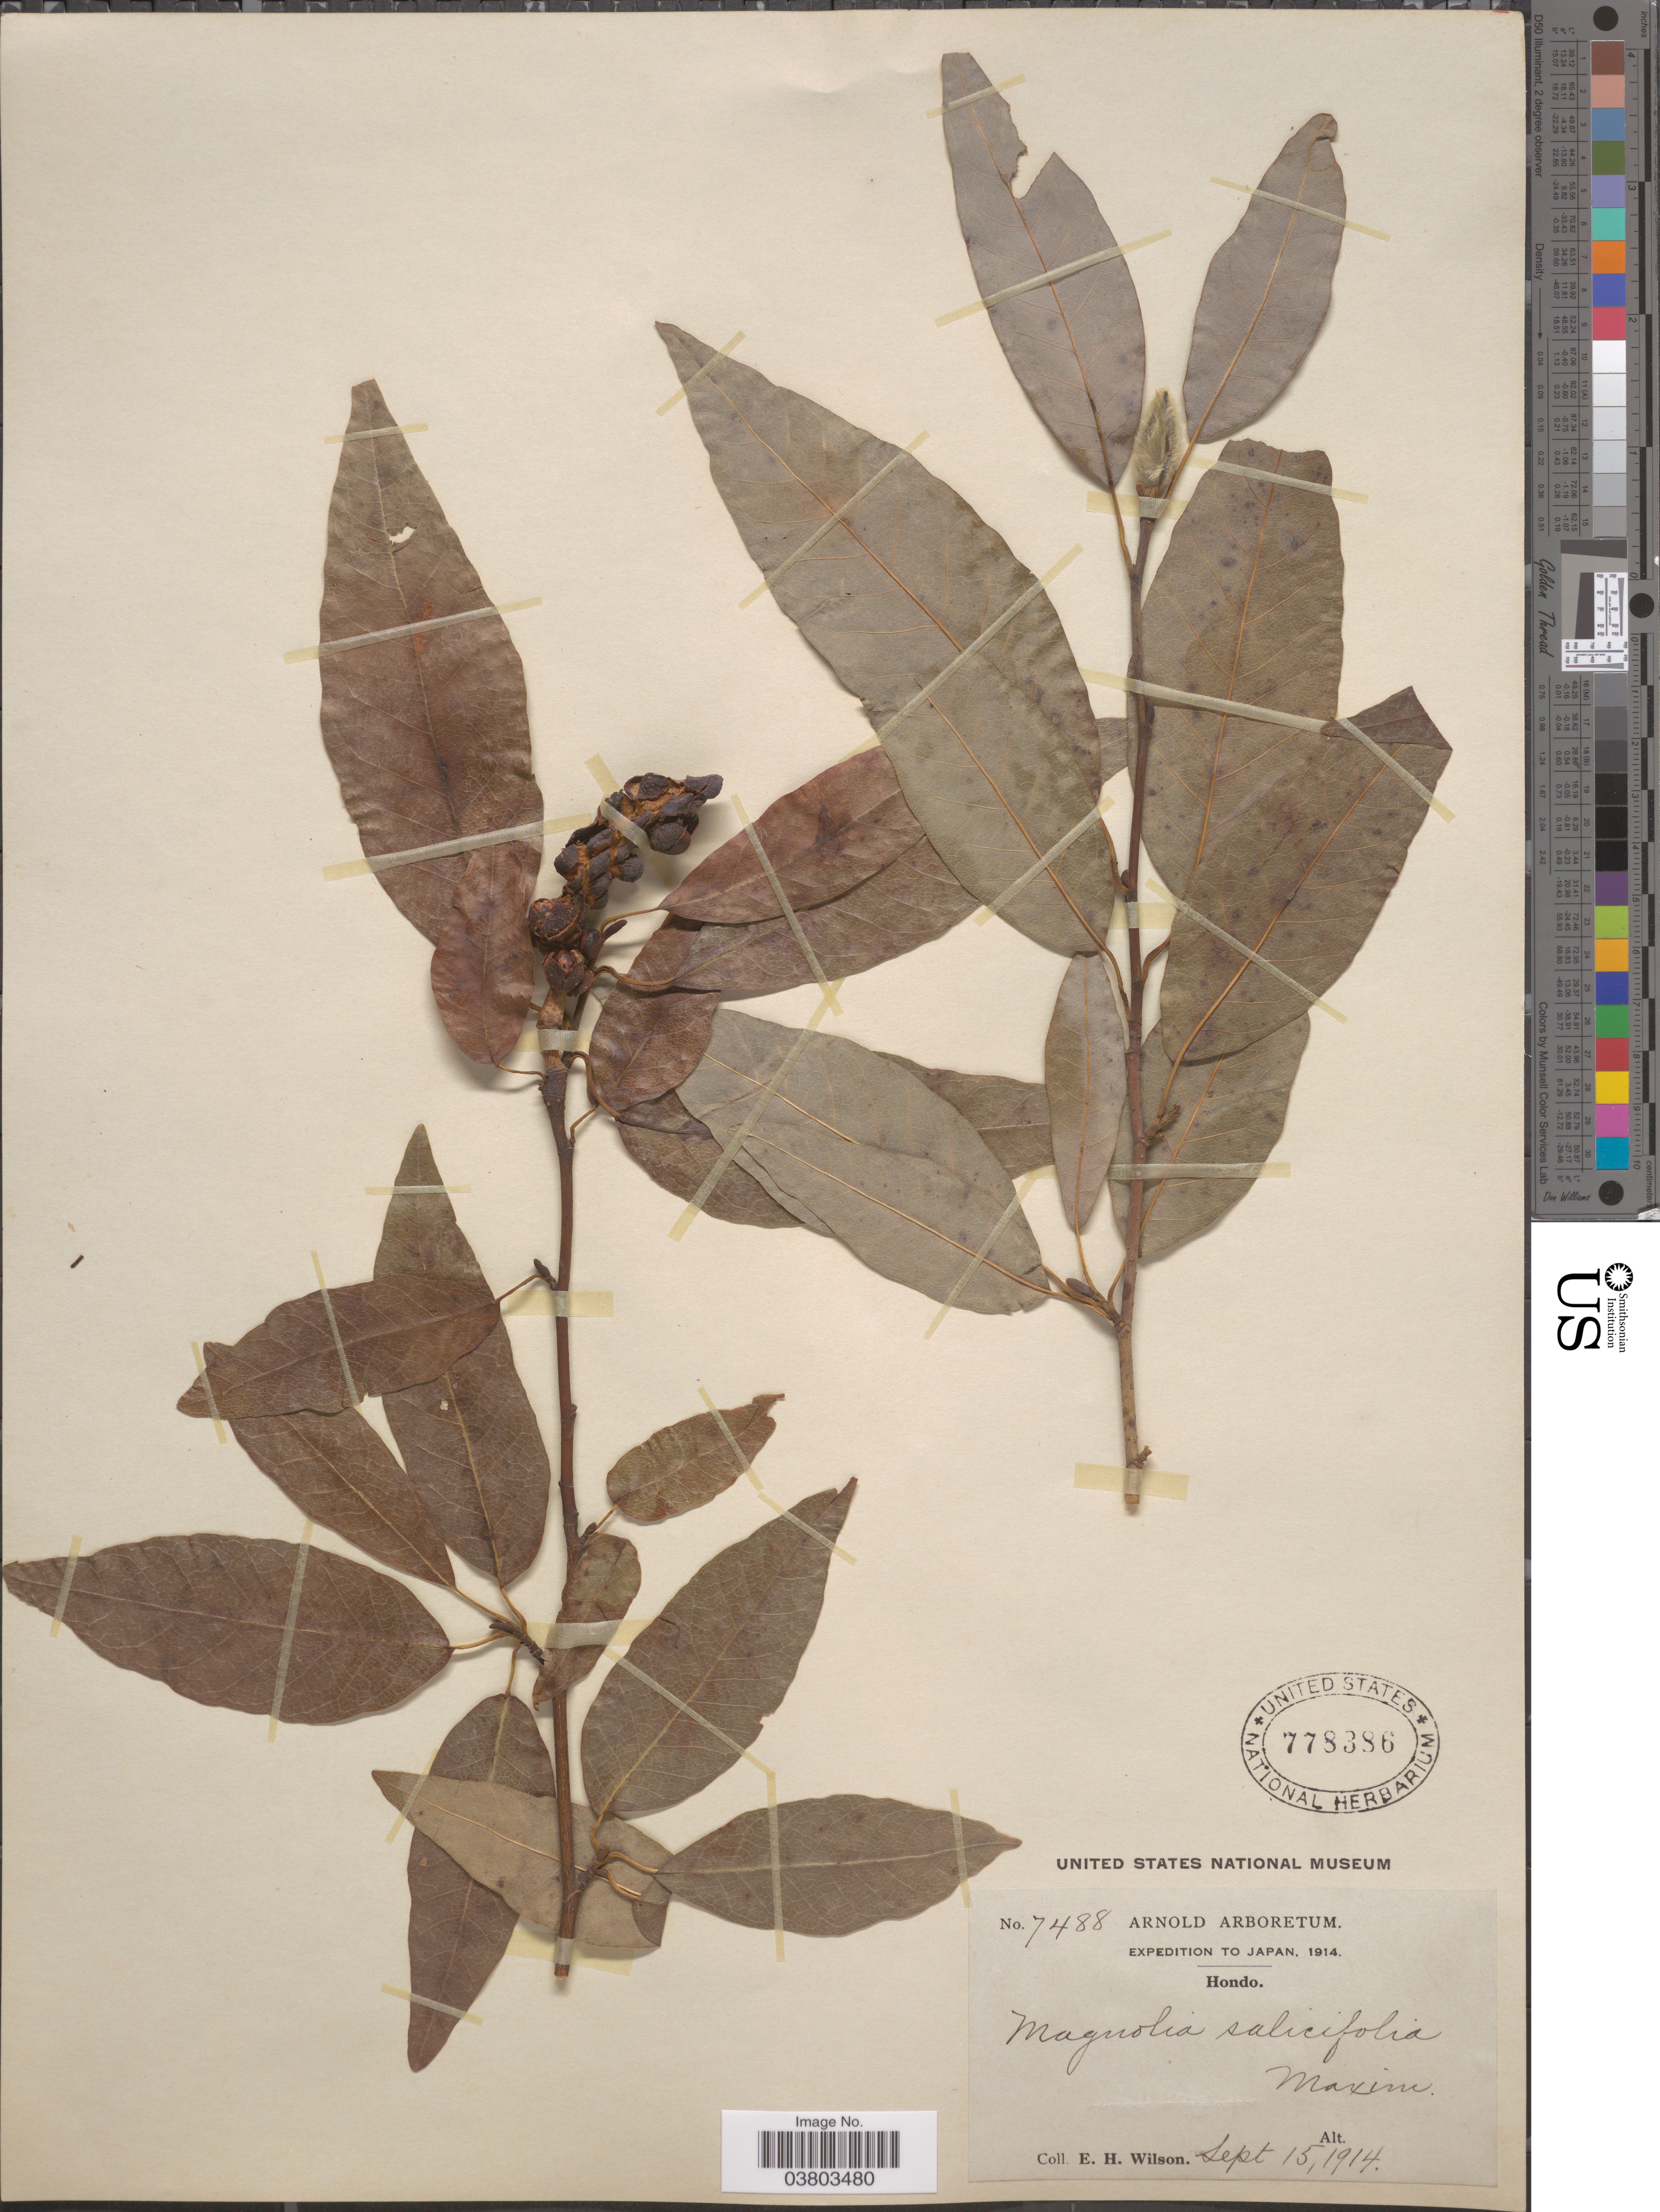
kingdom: Plantae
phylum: Tracheophyta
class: Magnoliopsida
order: Magnoliales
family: Magnoliaceae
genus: Magnolia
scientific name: Magnolia salicifolia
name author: Maxim.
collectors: E. Wilson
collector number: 7488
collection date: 1914-09-15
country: Japan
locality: Hondo.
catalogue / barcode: US 778386